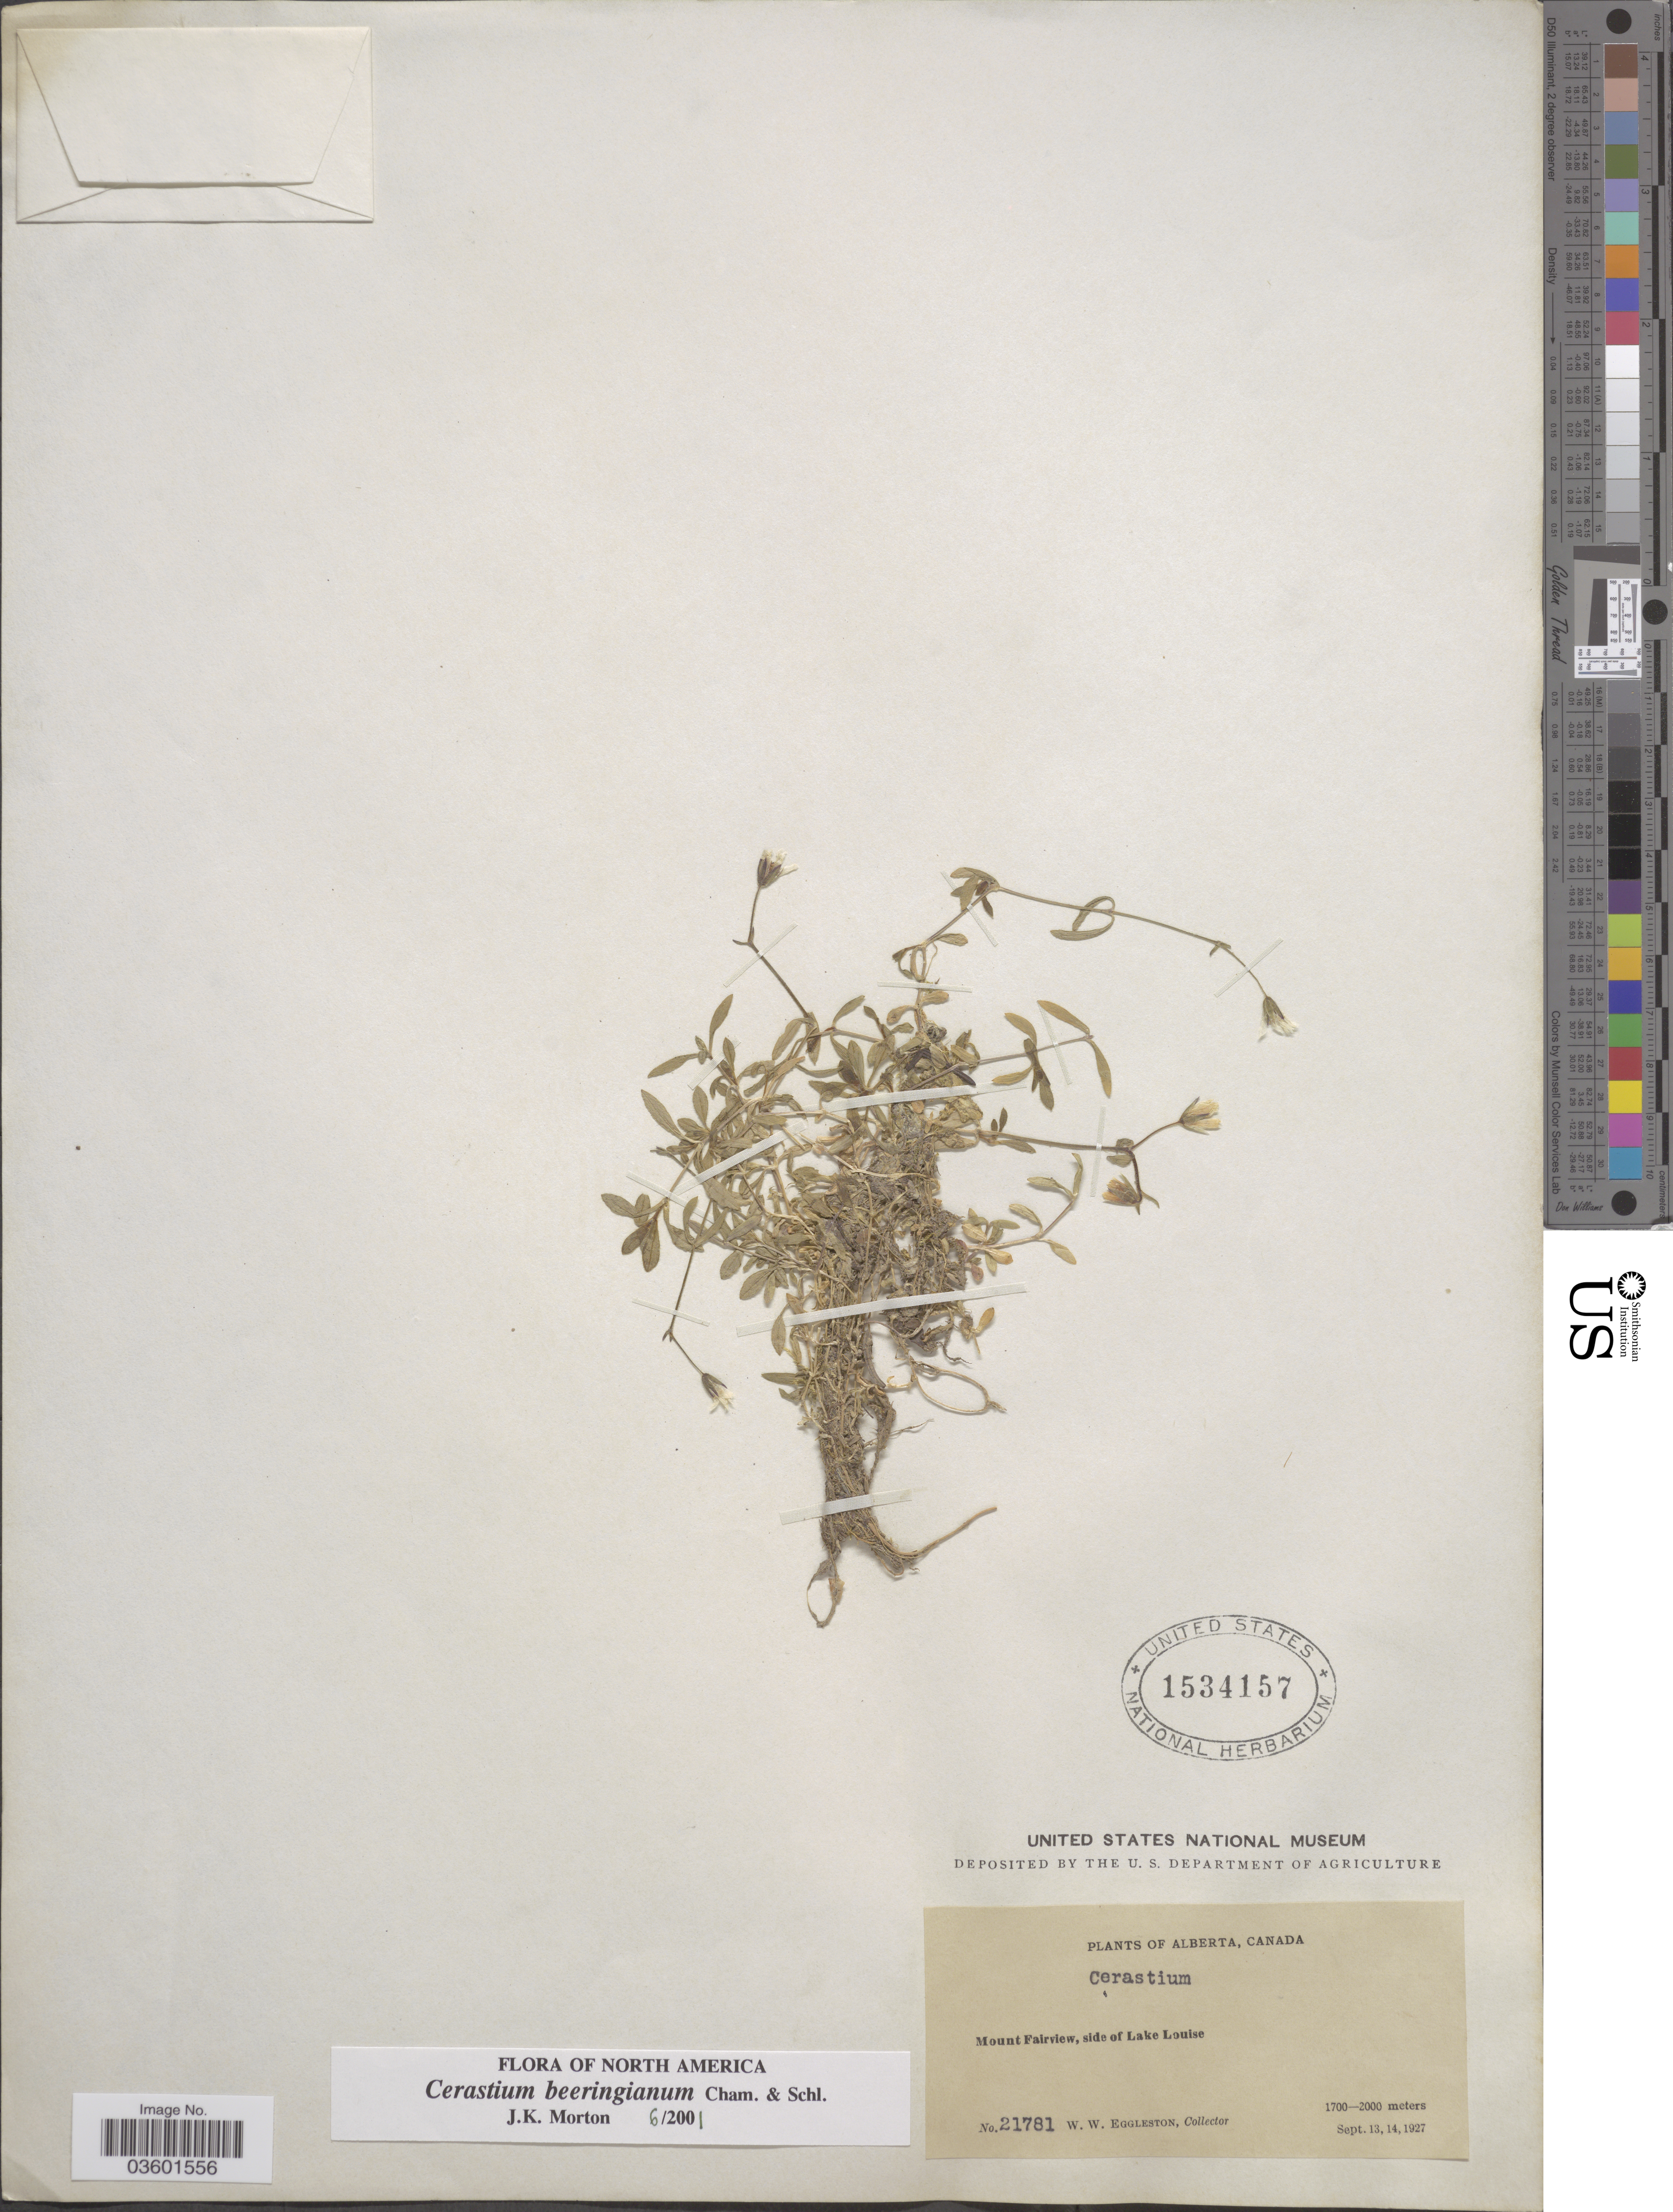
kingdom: Plantae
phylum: Tracheophyta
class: Magnoliopsida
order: Caryophyllales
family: Caryophyllaceae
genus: Cerastium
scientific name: Cerastium beeringianum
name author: Cham. & Schltdl.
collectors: W. W. Eggleston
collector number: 21781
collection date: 1927-09-13/1927-09-14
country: Canada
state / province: Alberta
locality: Mount Fairview, side of Lake Louise.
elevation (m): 1700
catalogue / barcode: US 1534157